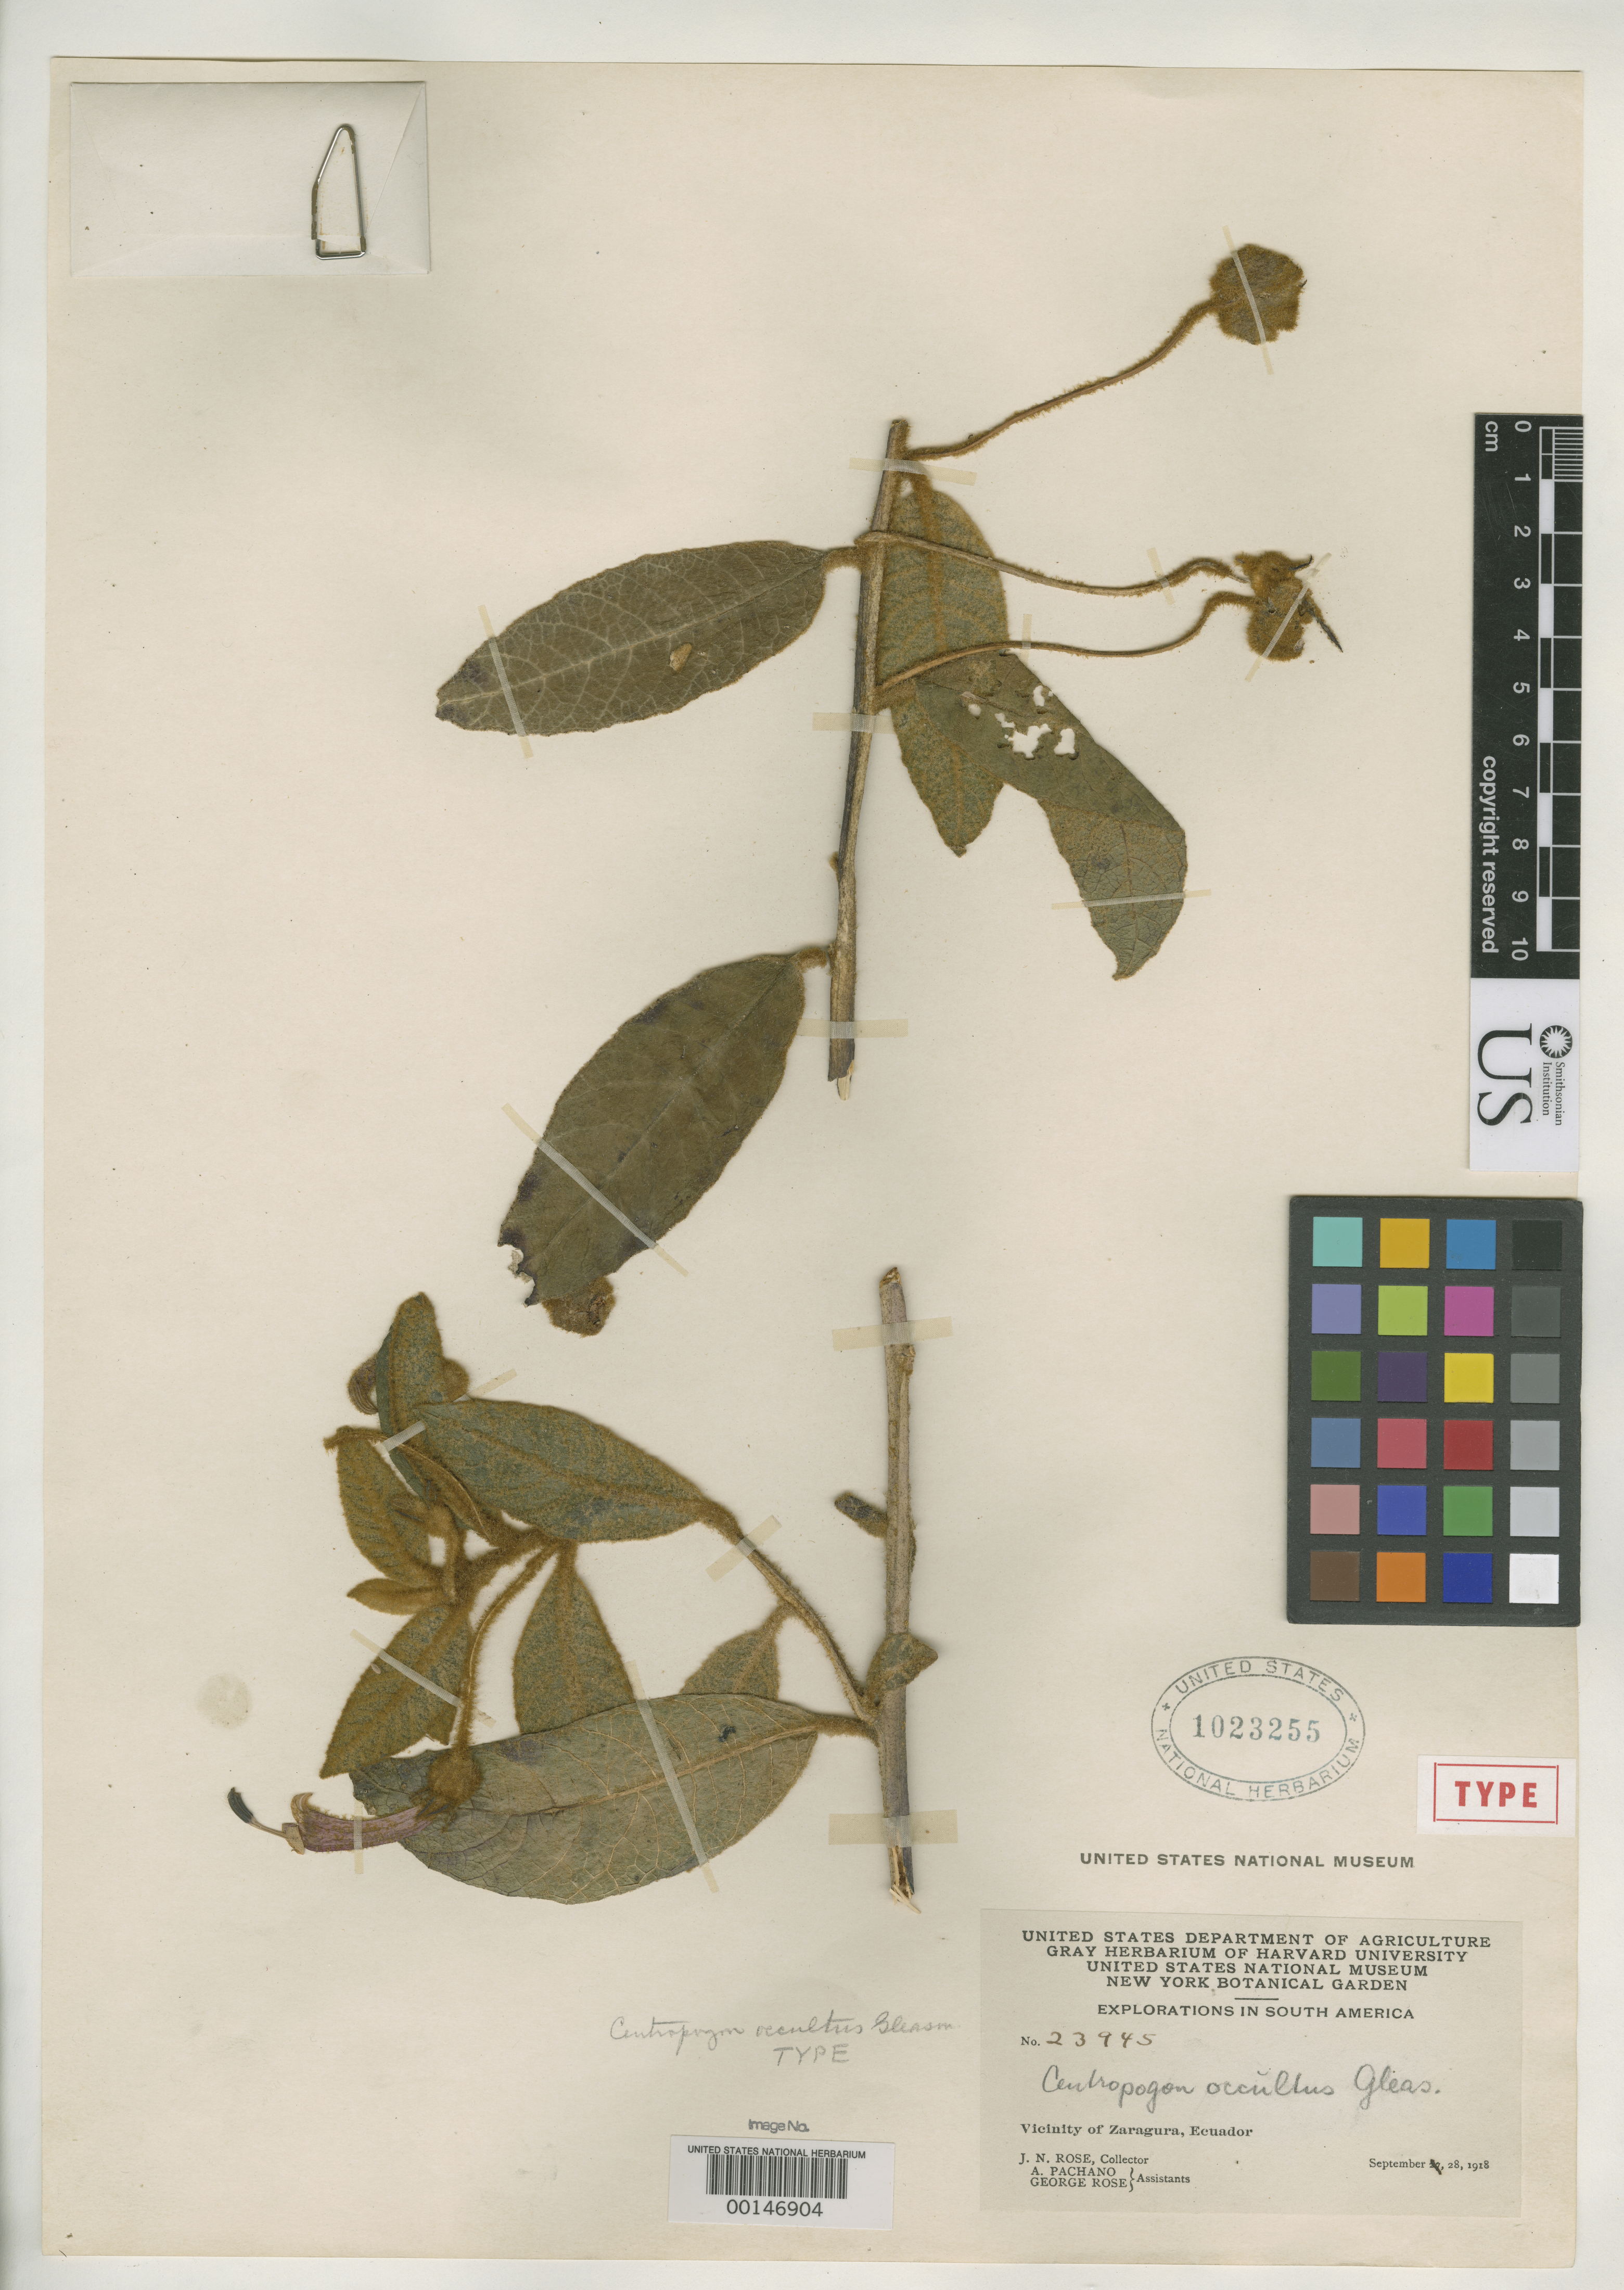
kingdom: Plantae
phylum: Tracheophyta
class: Magnoliopsida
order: Asterales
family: Campanulaceae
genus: Centropogon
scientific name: Centropogon occultus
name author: Gleason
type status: Holotype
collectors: J. N. Rose, A. Pachano & G. Rose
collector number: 23945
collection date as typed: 28 Sep 1918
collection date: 1918-09-28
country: Ecuador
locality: Vicinity of Zaragura.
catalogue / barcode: US 1023255